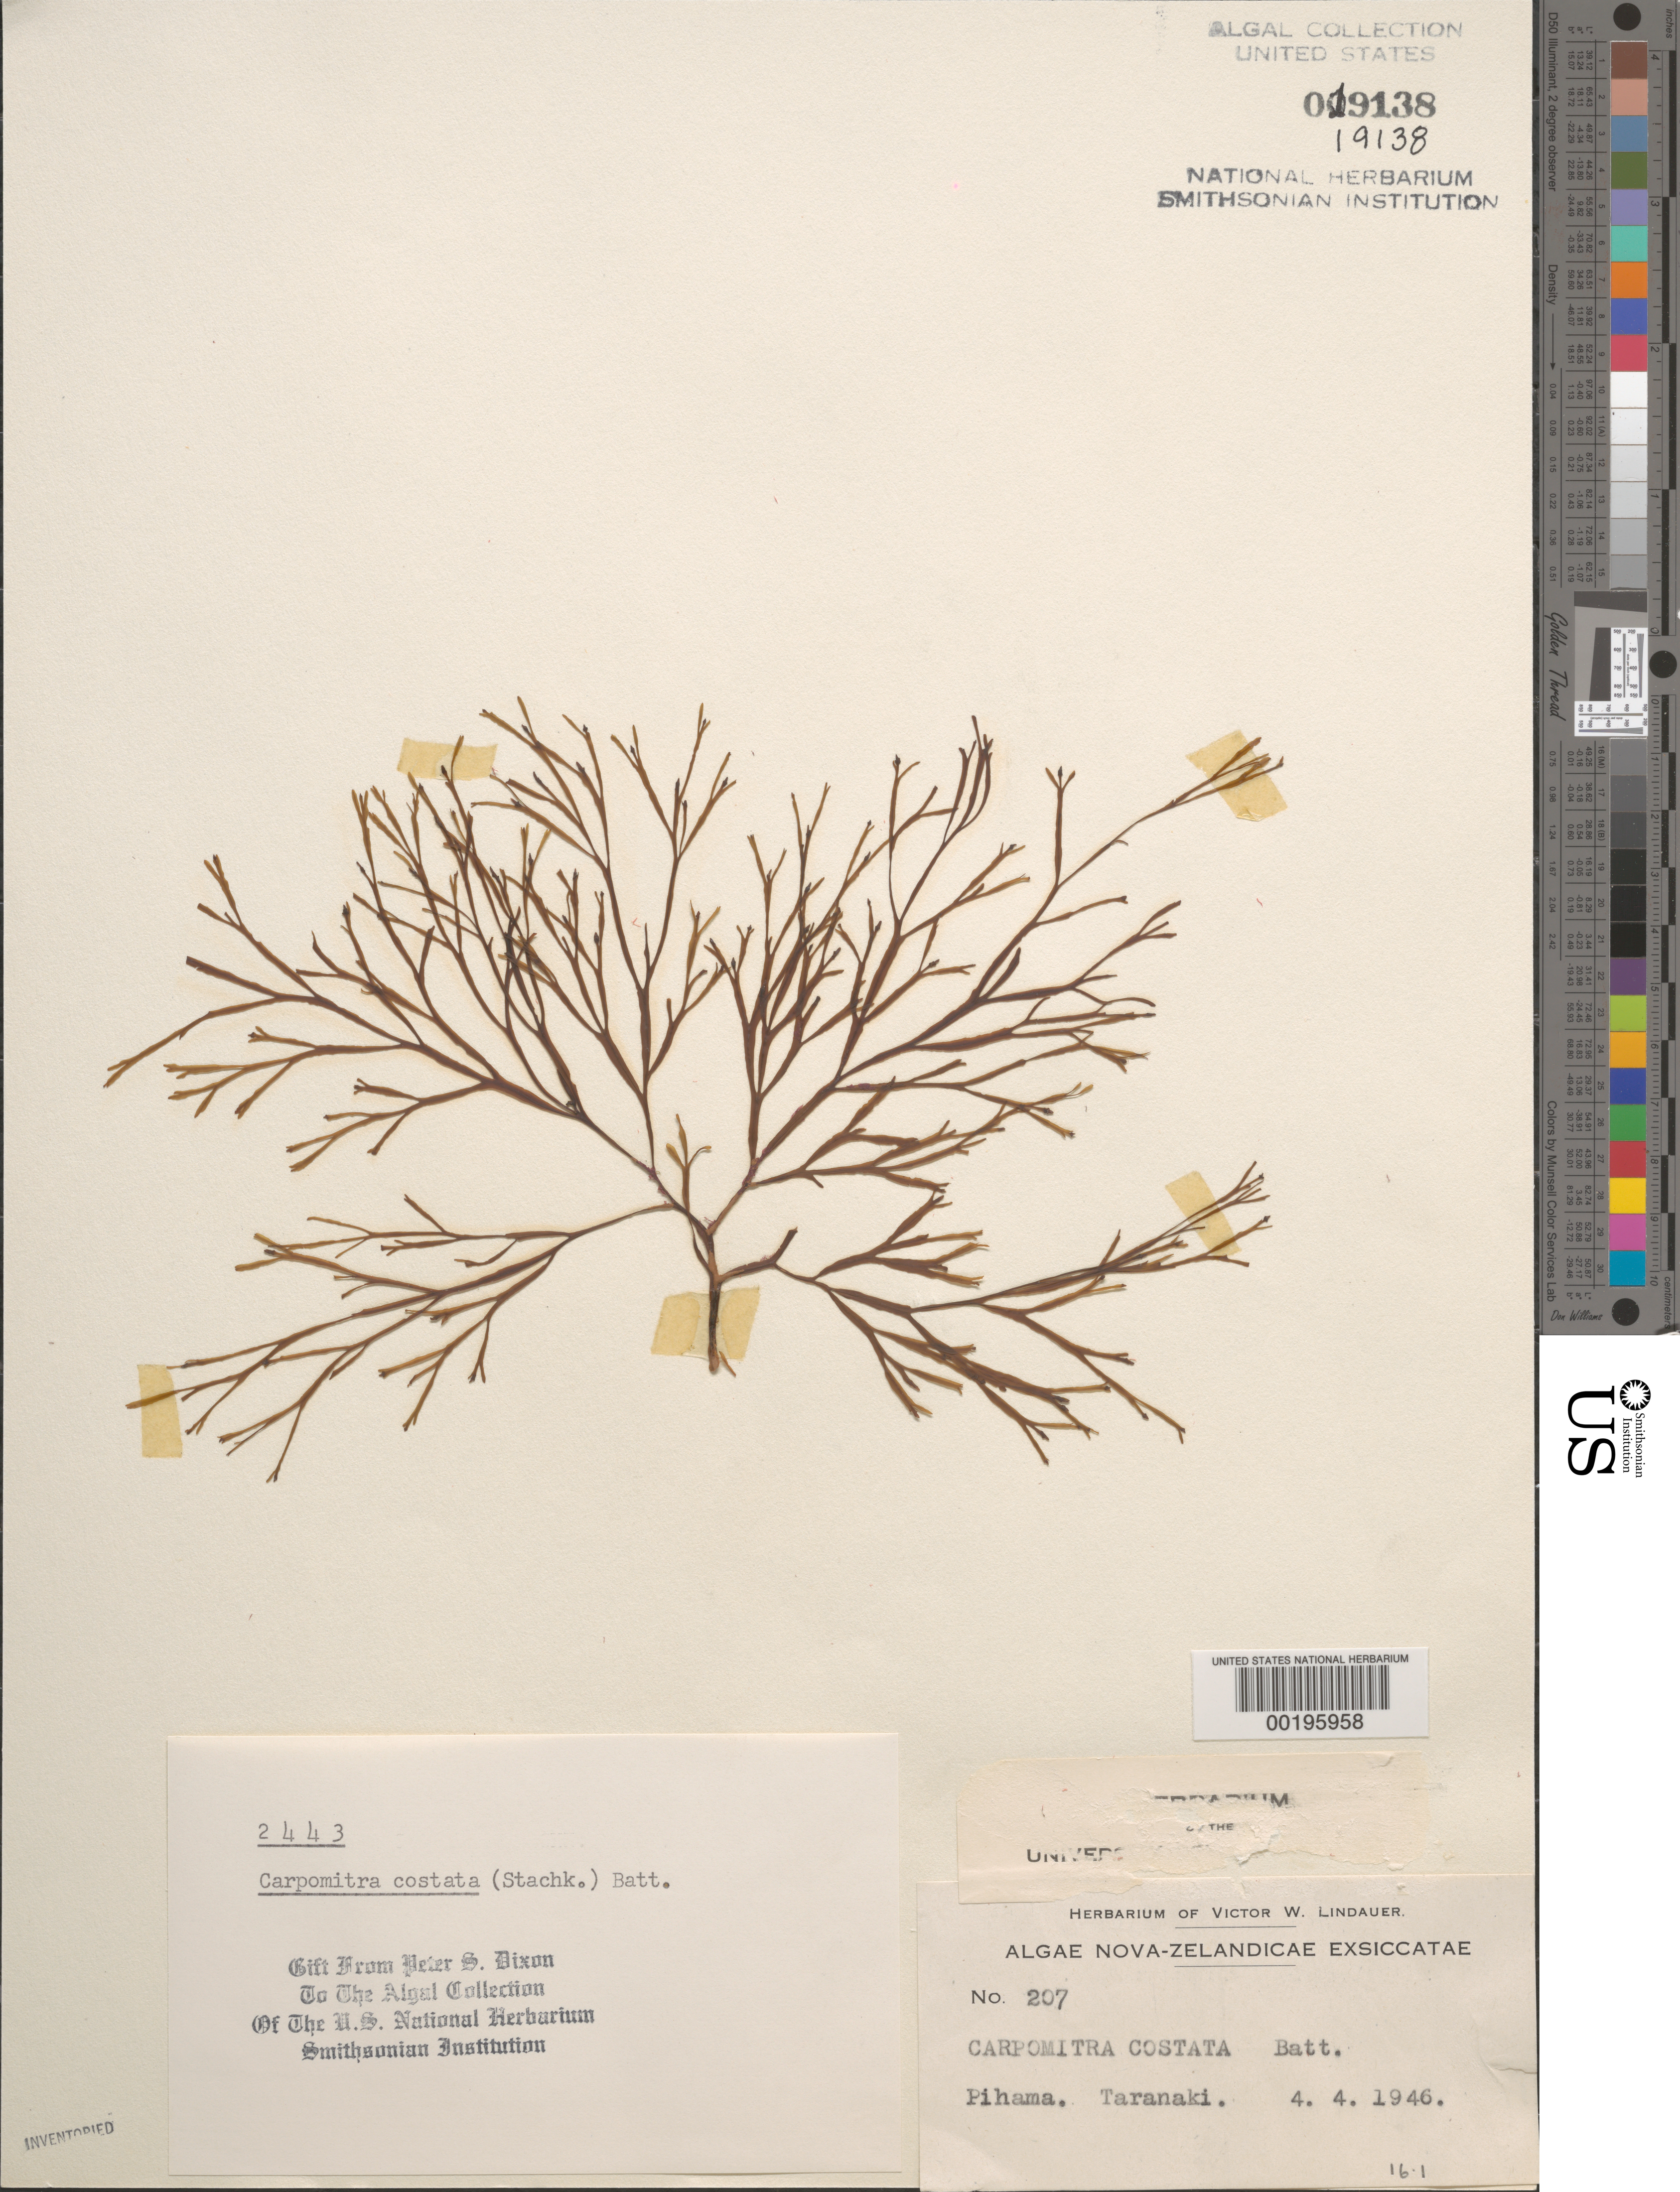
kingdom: Chromista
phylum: Ochrophyta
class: Phaeophyceae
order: Sporochnales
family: Sporochnaceae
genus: Carpomitra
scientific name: Carpomitra costata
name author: (Stackh.) Batters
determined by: Dixon, P. S.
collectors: V. Lindauer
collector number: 207 & PSD 2443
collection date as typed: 04 Apr 1946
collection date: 1946-04-04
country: New Zealand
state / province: Taranaki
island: North Island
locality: Pihama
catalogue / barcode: US 19138